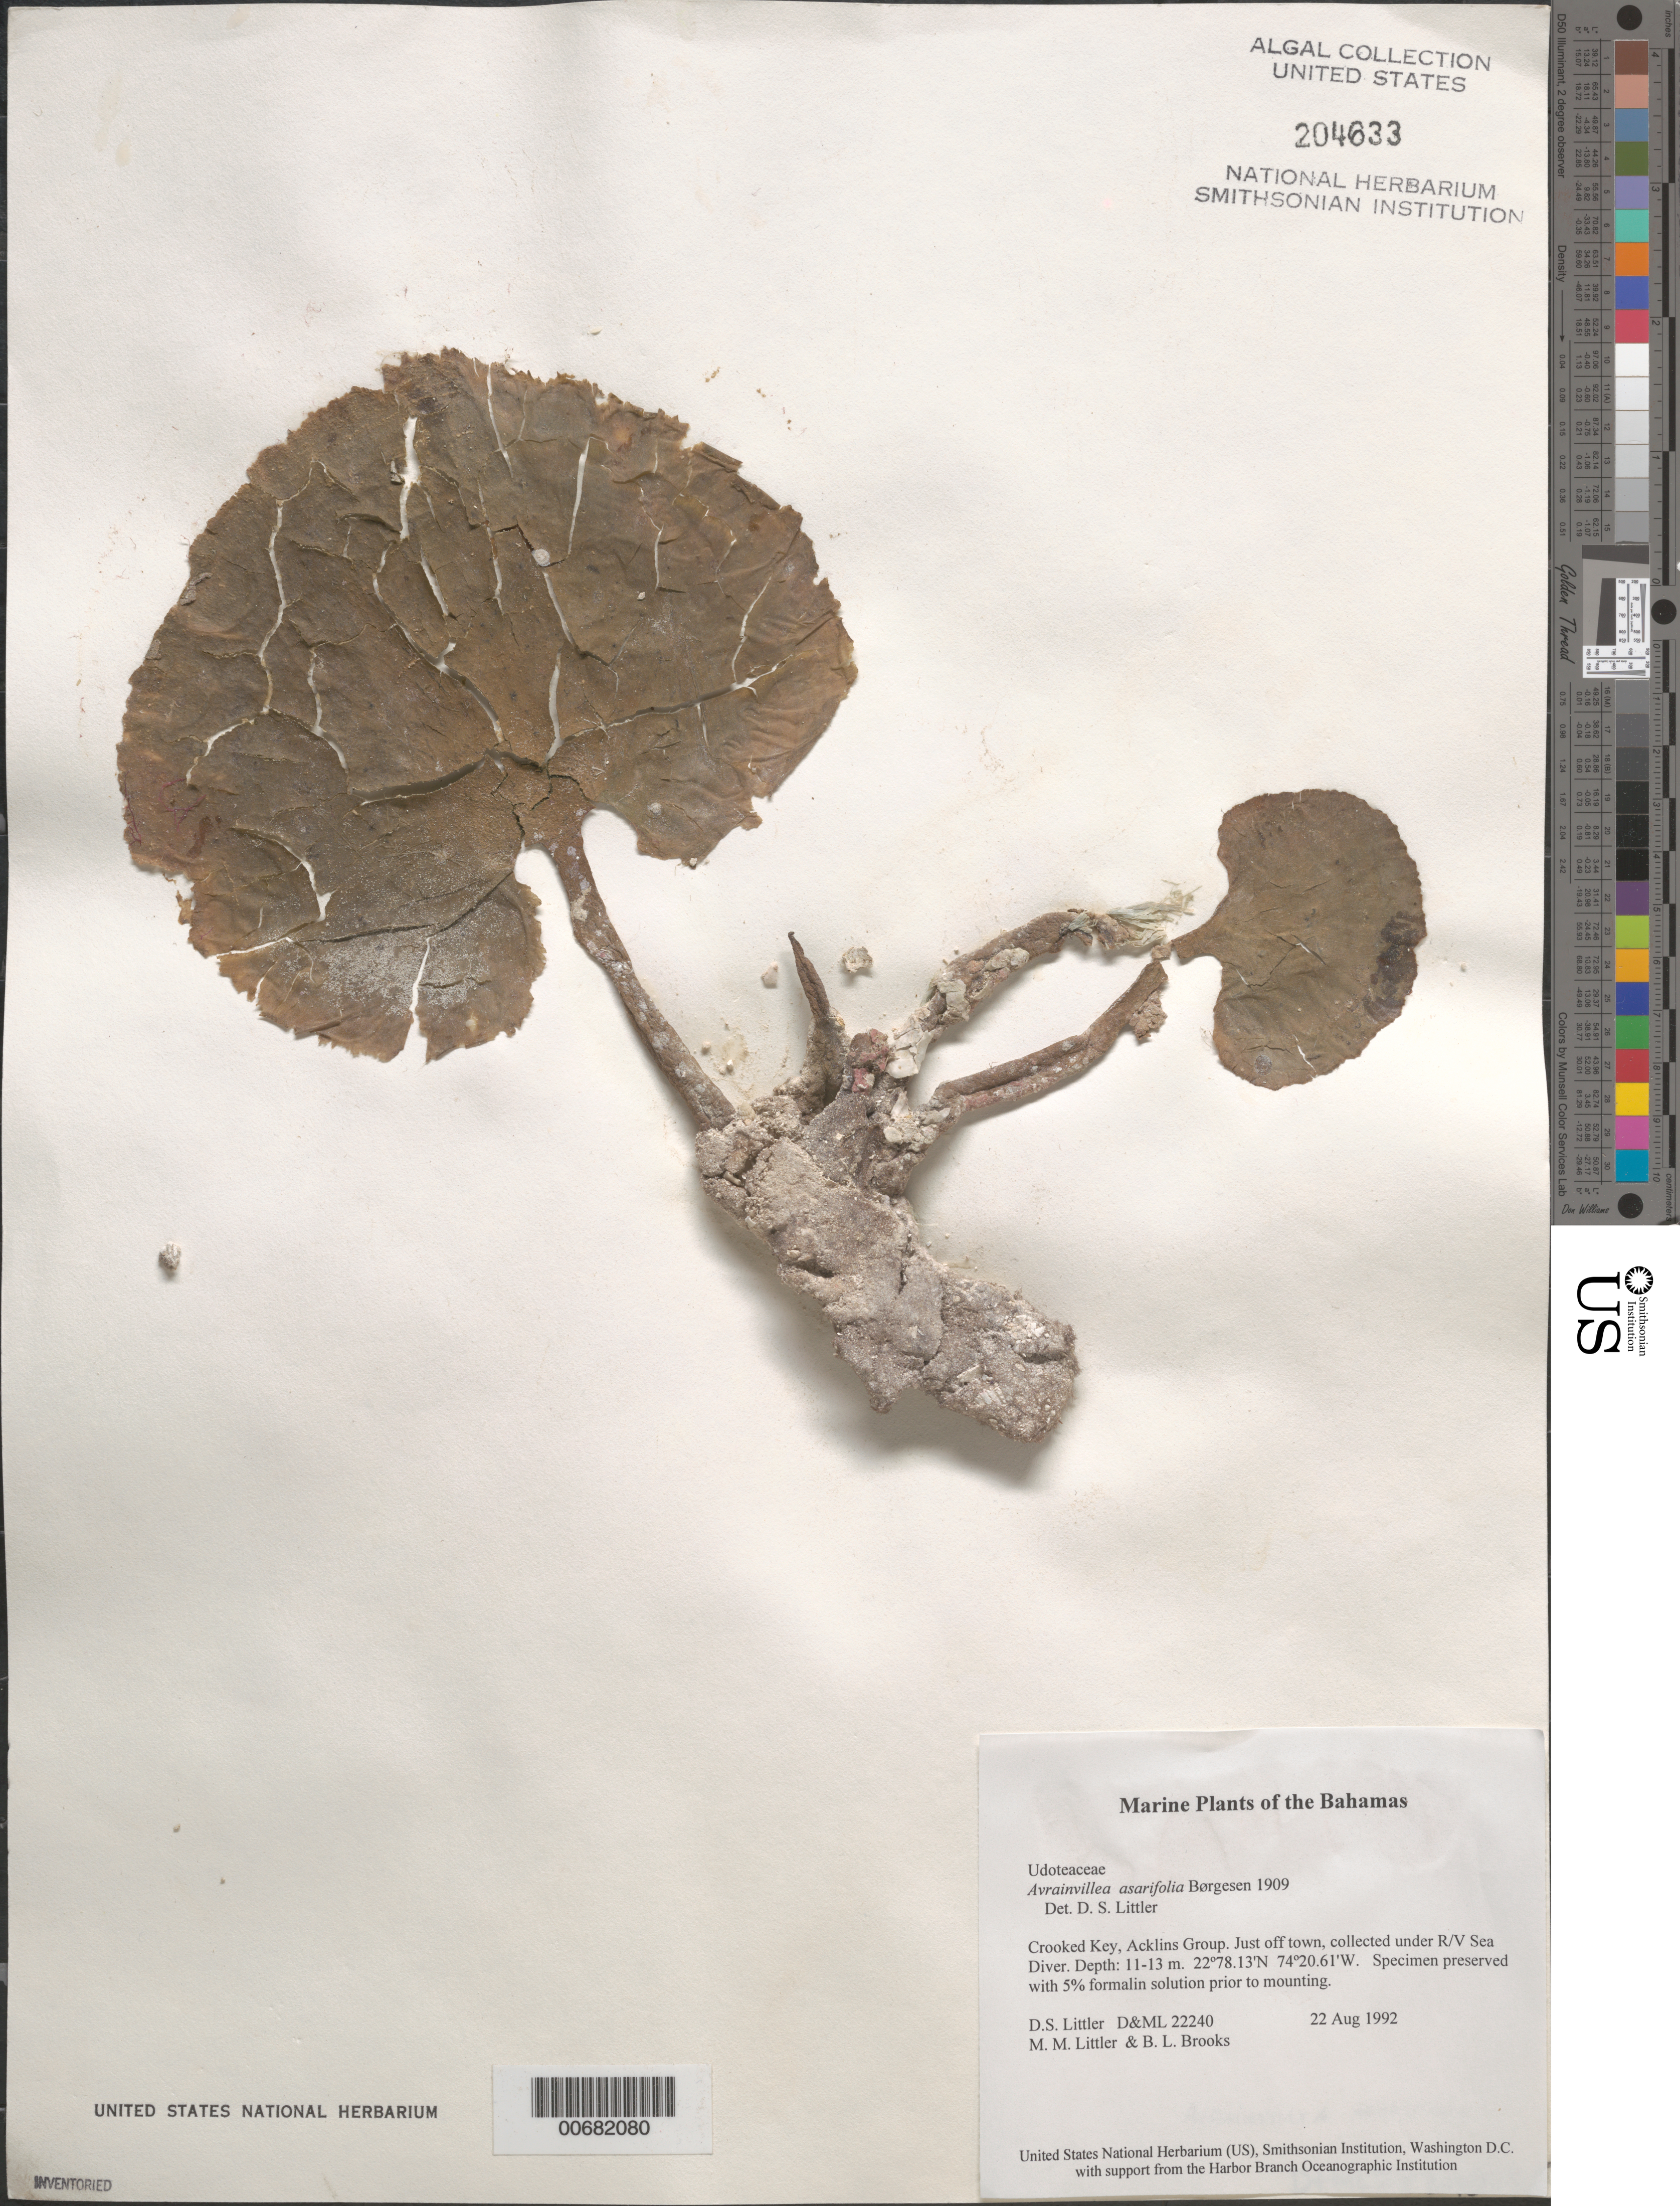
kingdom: Plantae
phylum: Chlorophyta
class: Ulvophyceae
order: Bryopsidales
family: Dichotomosiphonaceae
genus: Avrainvillea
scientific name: Avrainvillea asarifolia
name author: Børgesen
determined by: Littler, D. S.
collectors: D. S. Littler, M. M. Littler & B. Brooks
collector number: D&ML 22240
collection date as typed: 22 Aug 1992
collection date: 1992-08-22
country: Bahamas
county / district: Crooked Island District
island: Crooked Island (Crooked Key)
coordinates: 22 78.13' N, 74 20.61' W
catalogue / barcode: US 204633